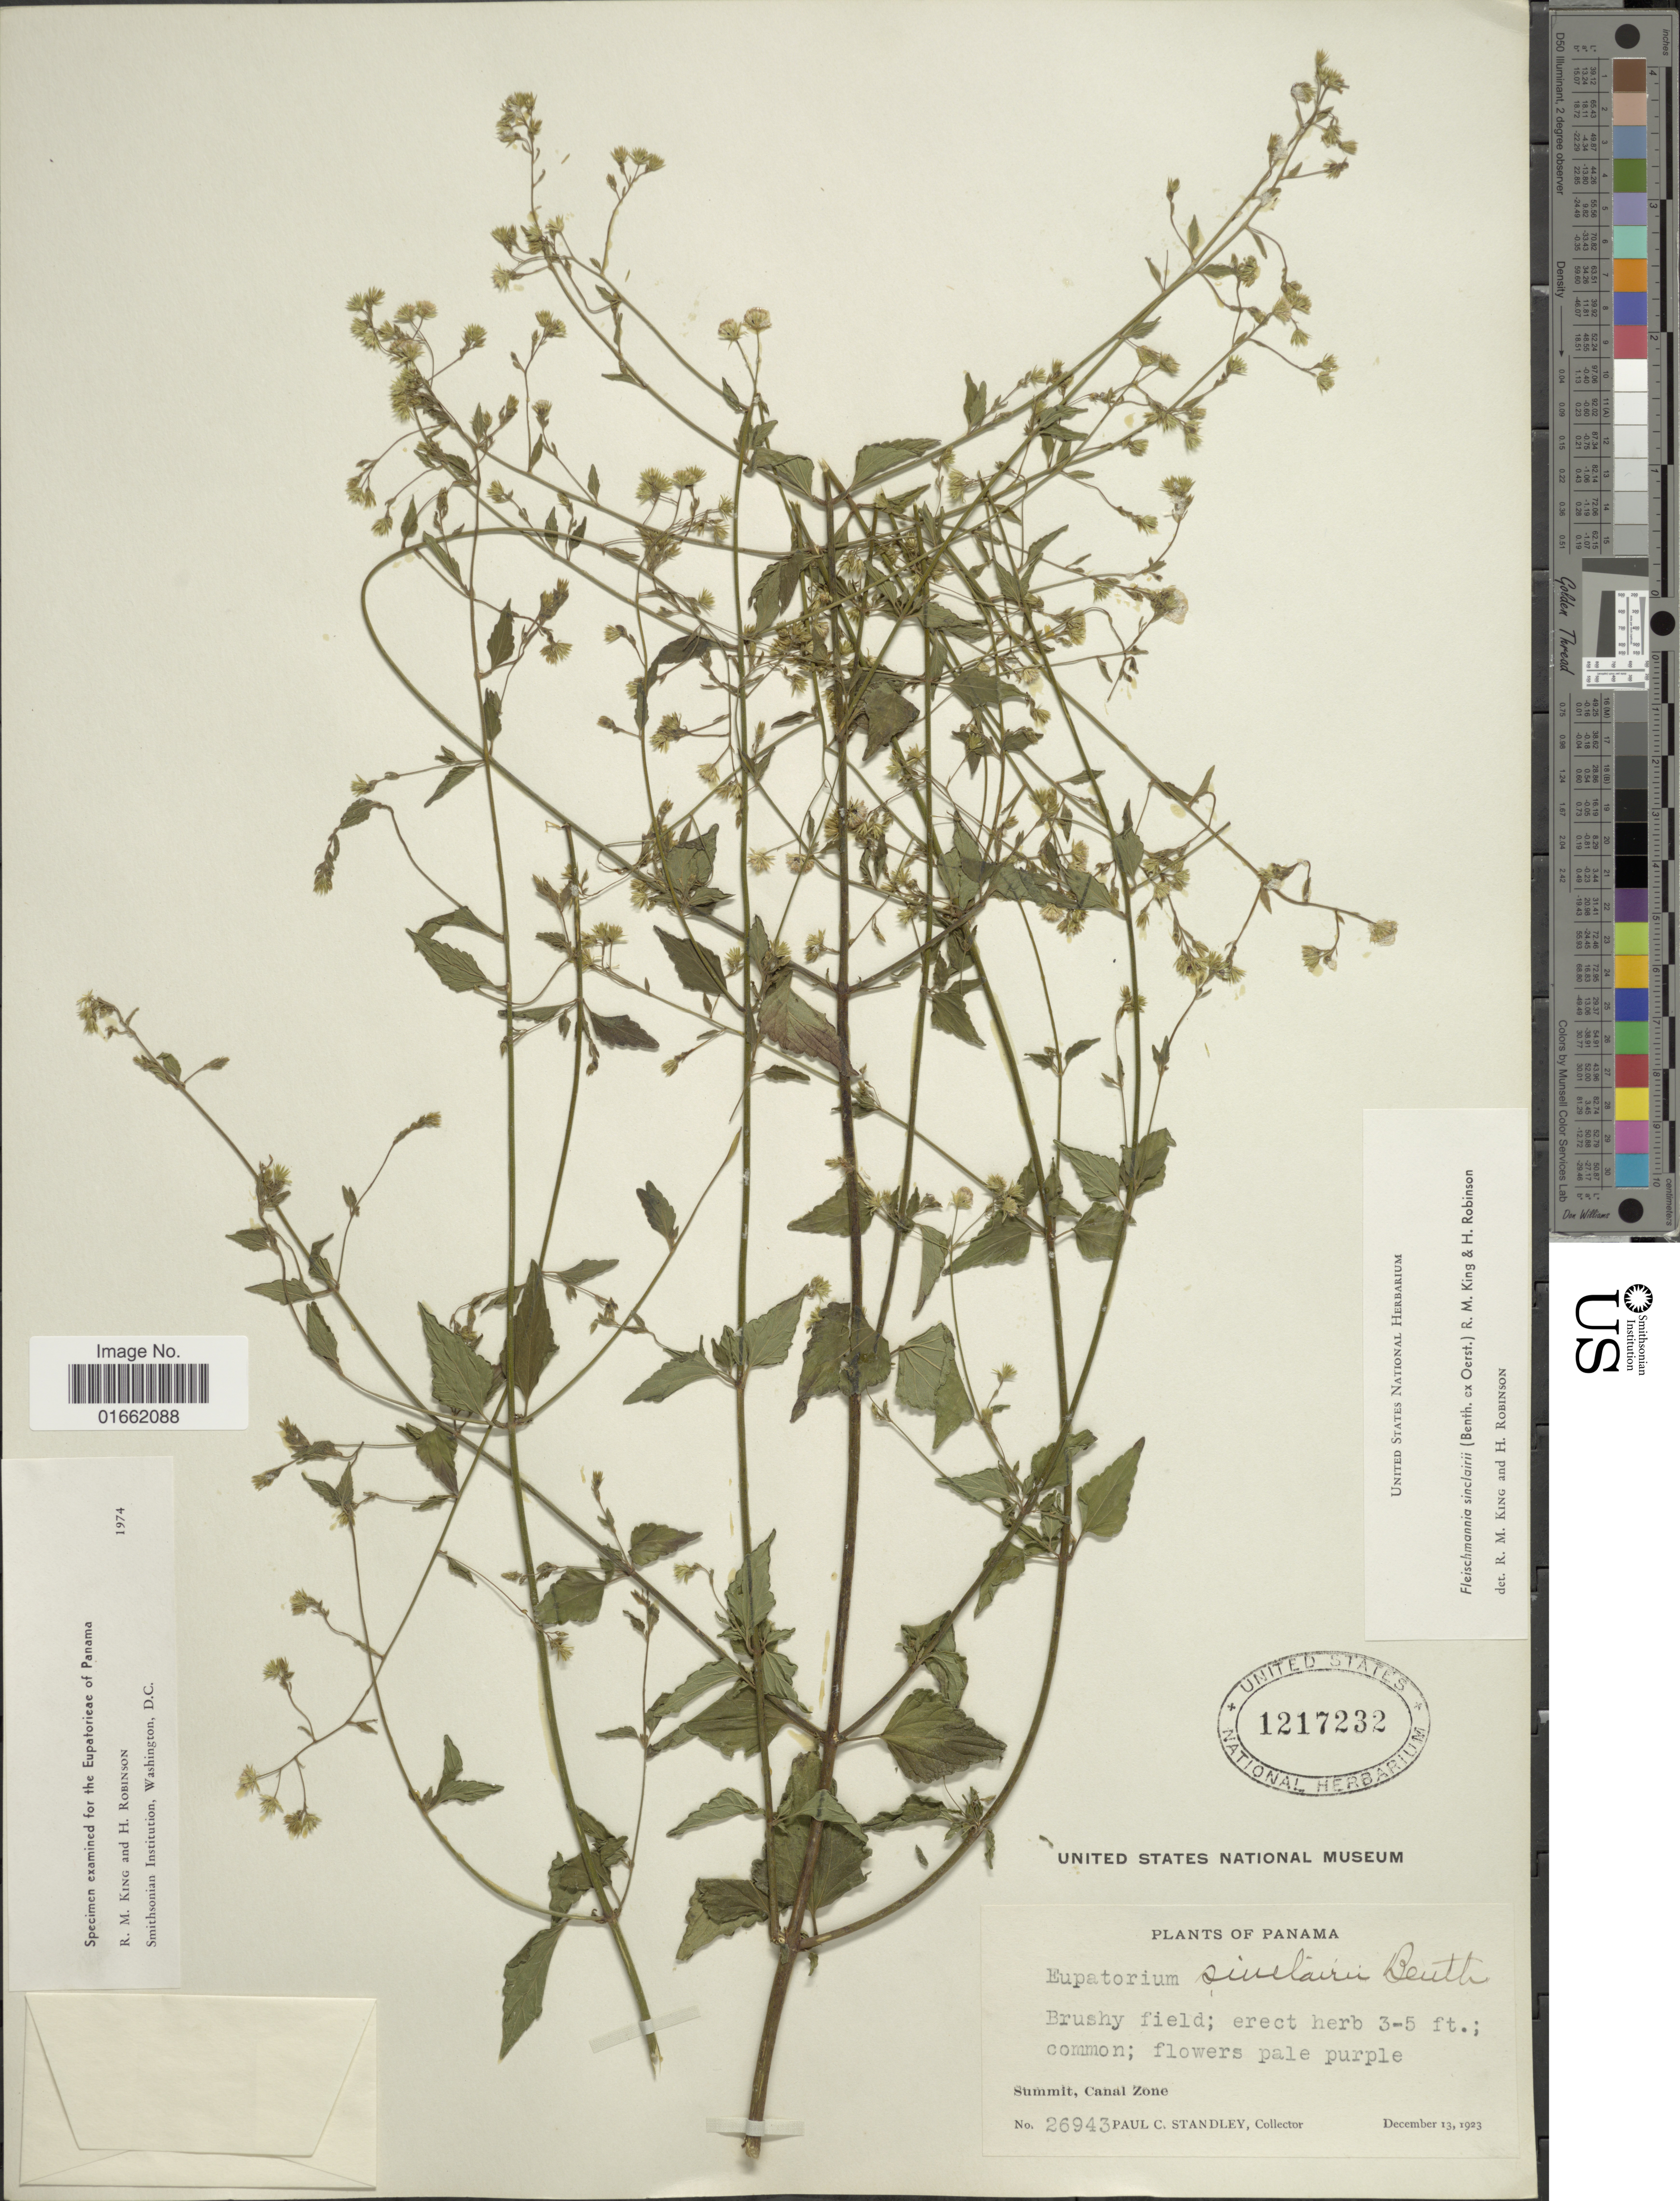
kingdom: Plantae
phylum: Tracheophyta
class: Magnoliopsida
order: Asterales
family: Asteraceae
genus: Fleischmannia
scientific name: Fleischmannia sinclairii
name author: (Benth. ex Oerst.) R.M. King & H. Rob.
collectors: P. C. Standley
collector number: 26943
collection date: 1923-12-13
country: Panama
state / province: Colón / Panamá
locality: Summit, Canal Zone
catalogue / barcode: US 1217232